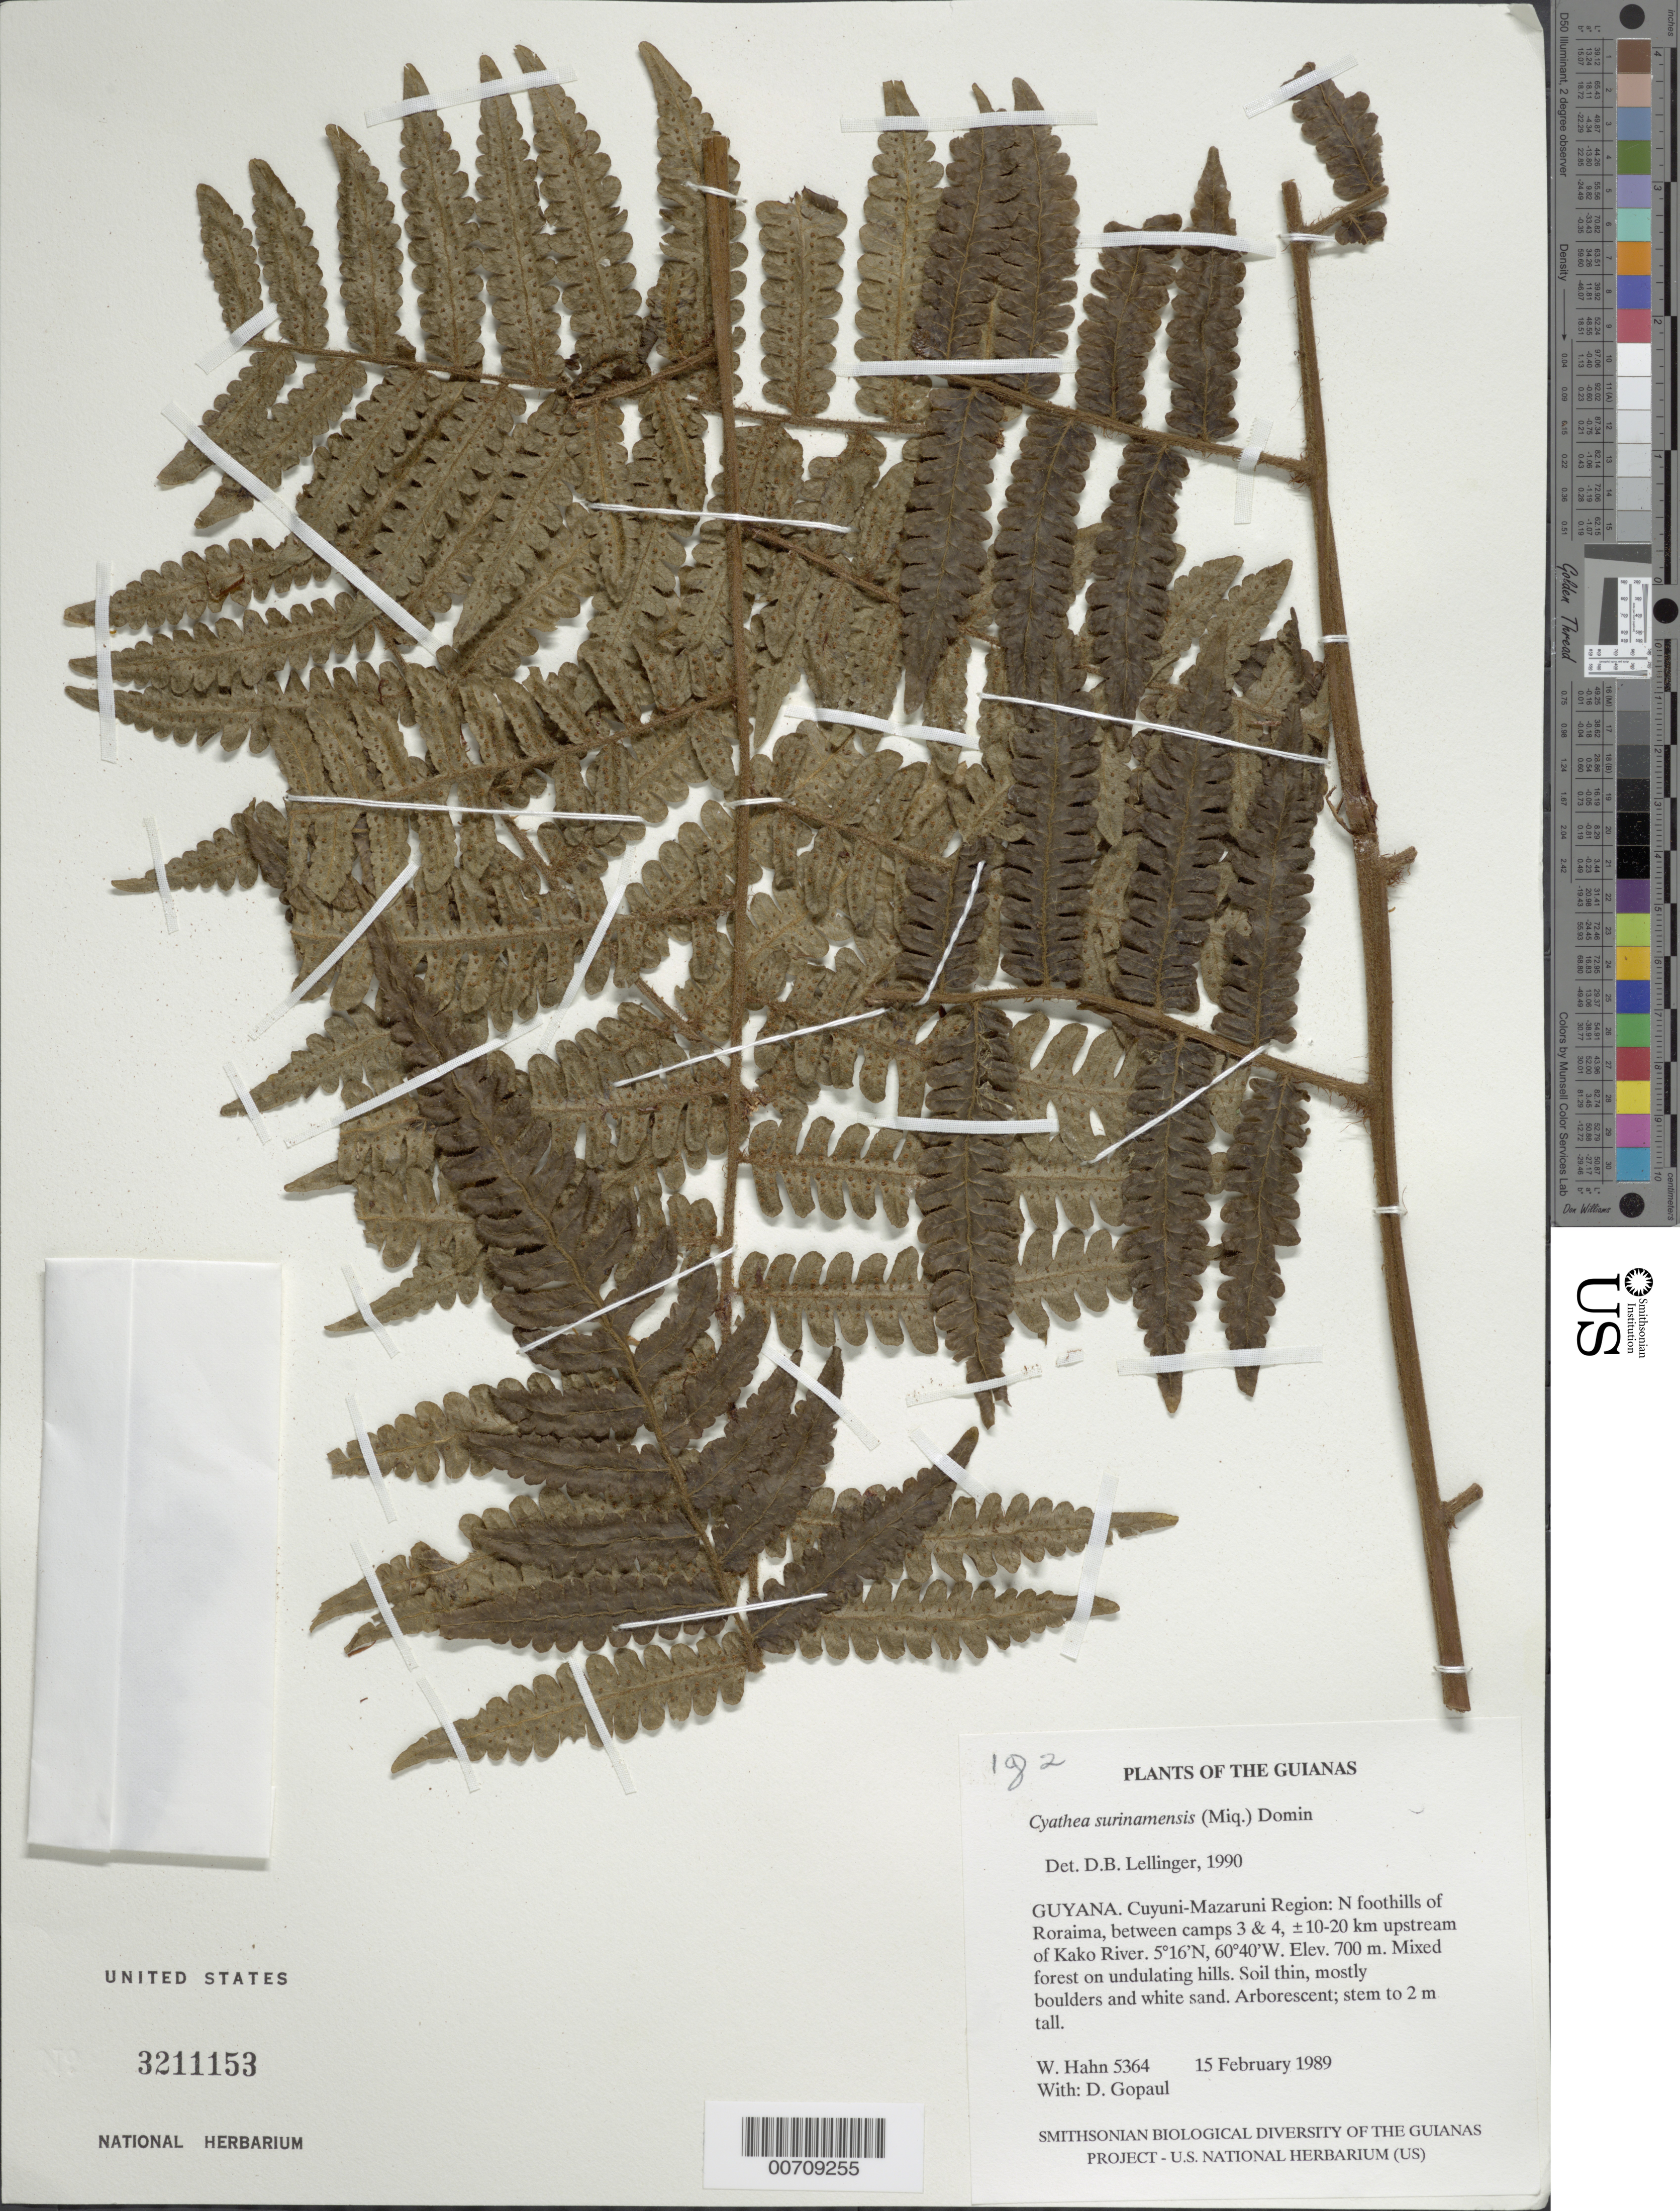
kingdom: Plantae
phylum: Tracheophyta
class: Polypodiopsida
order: Cyatheales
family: Cyatheaceae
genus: Cyathea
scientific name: Cyathea surinamensis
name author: (Miq.) Domin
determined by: Lellinger, David B., (BOT), Smithsonian Institution - National Museum of Natural History (UNITED STATES)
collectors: W. Hahn & D. Gopaul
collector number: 5364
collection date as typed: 15 February 1989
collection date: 1989-02-15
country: Guyana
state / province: Cuyuni-Mazaruni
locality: N foothills of Roraima, between camps 3 & 4, ±10-20 km upstream of Kako River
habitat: Mixed forest on undulating hills. Soil thin, mostly boulders and white sand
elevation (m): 700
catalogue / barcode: US 3211153